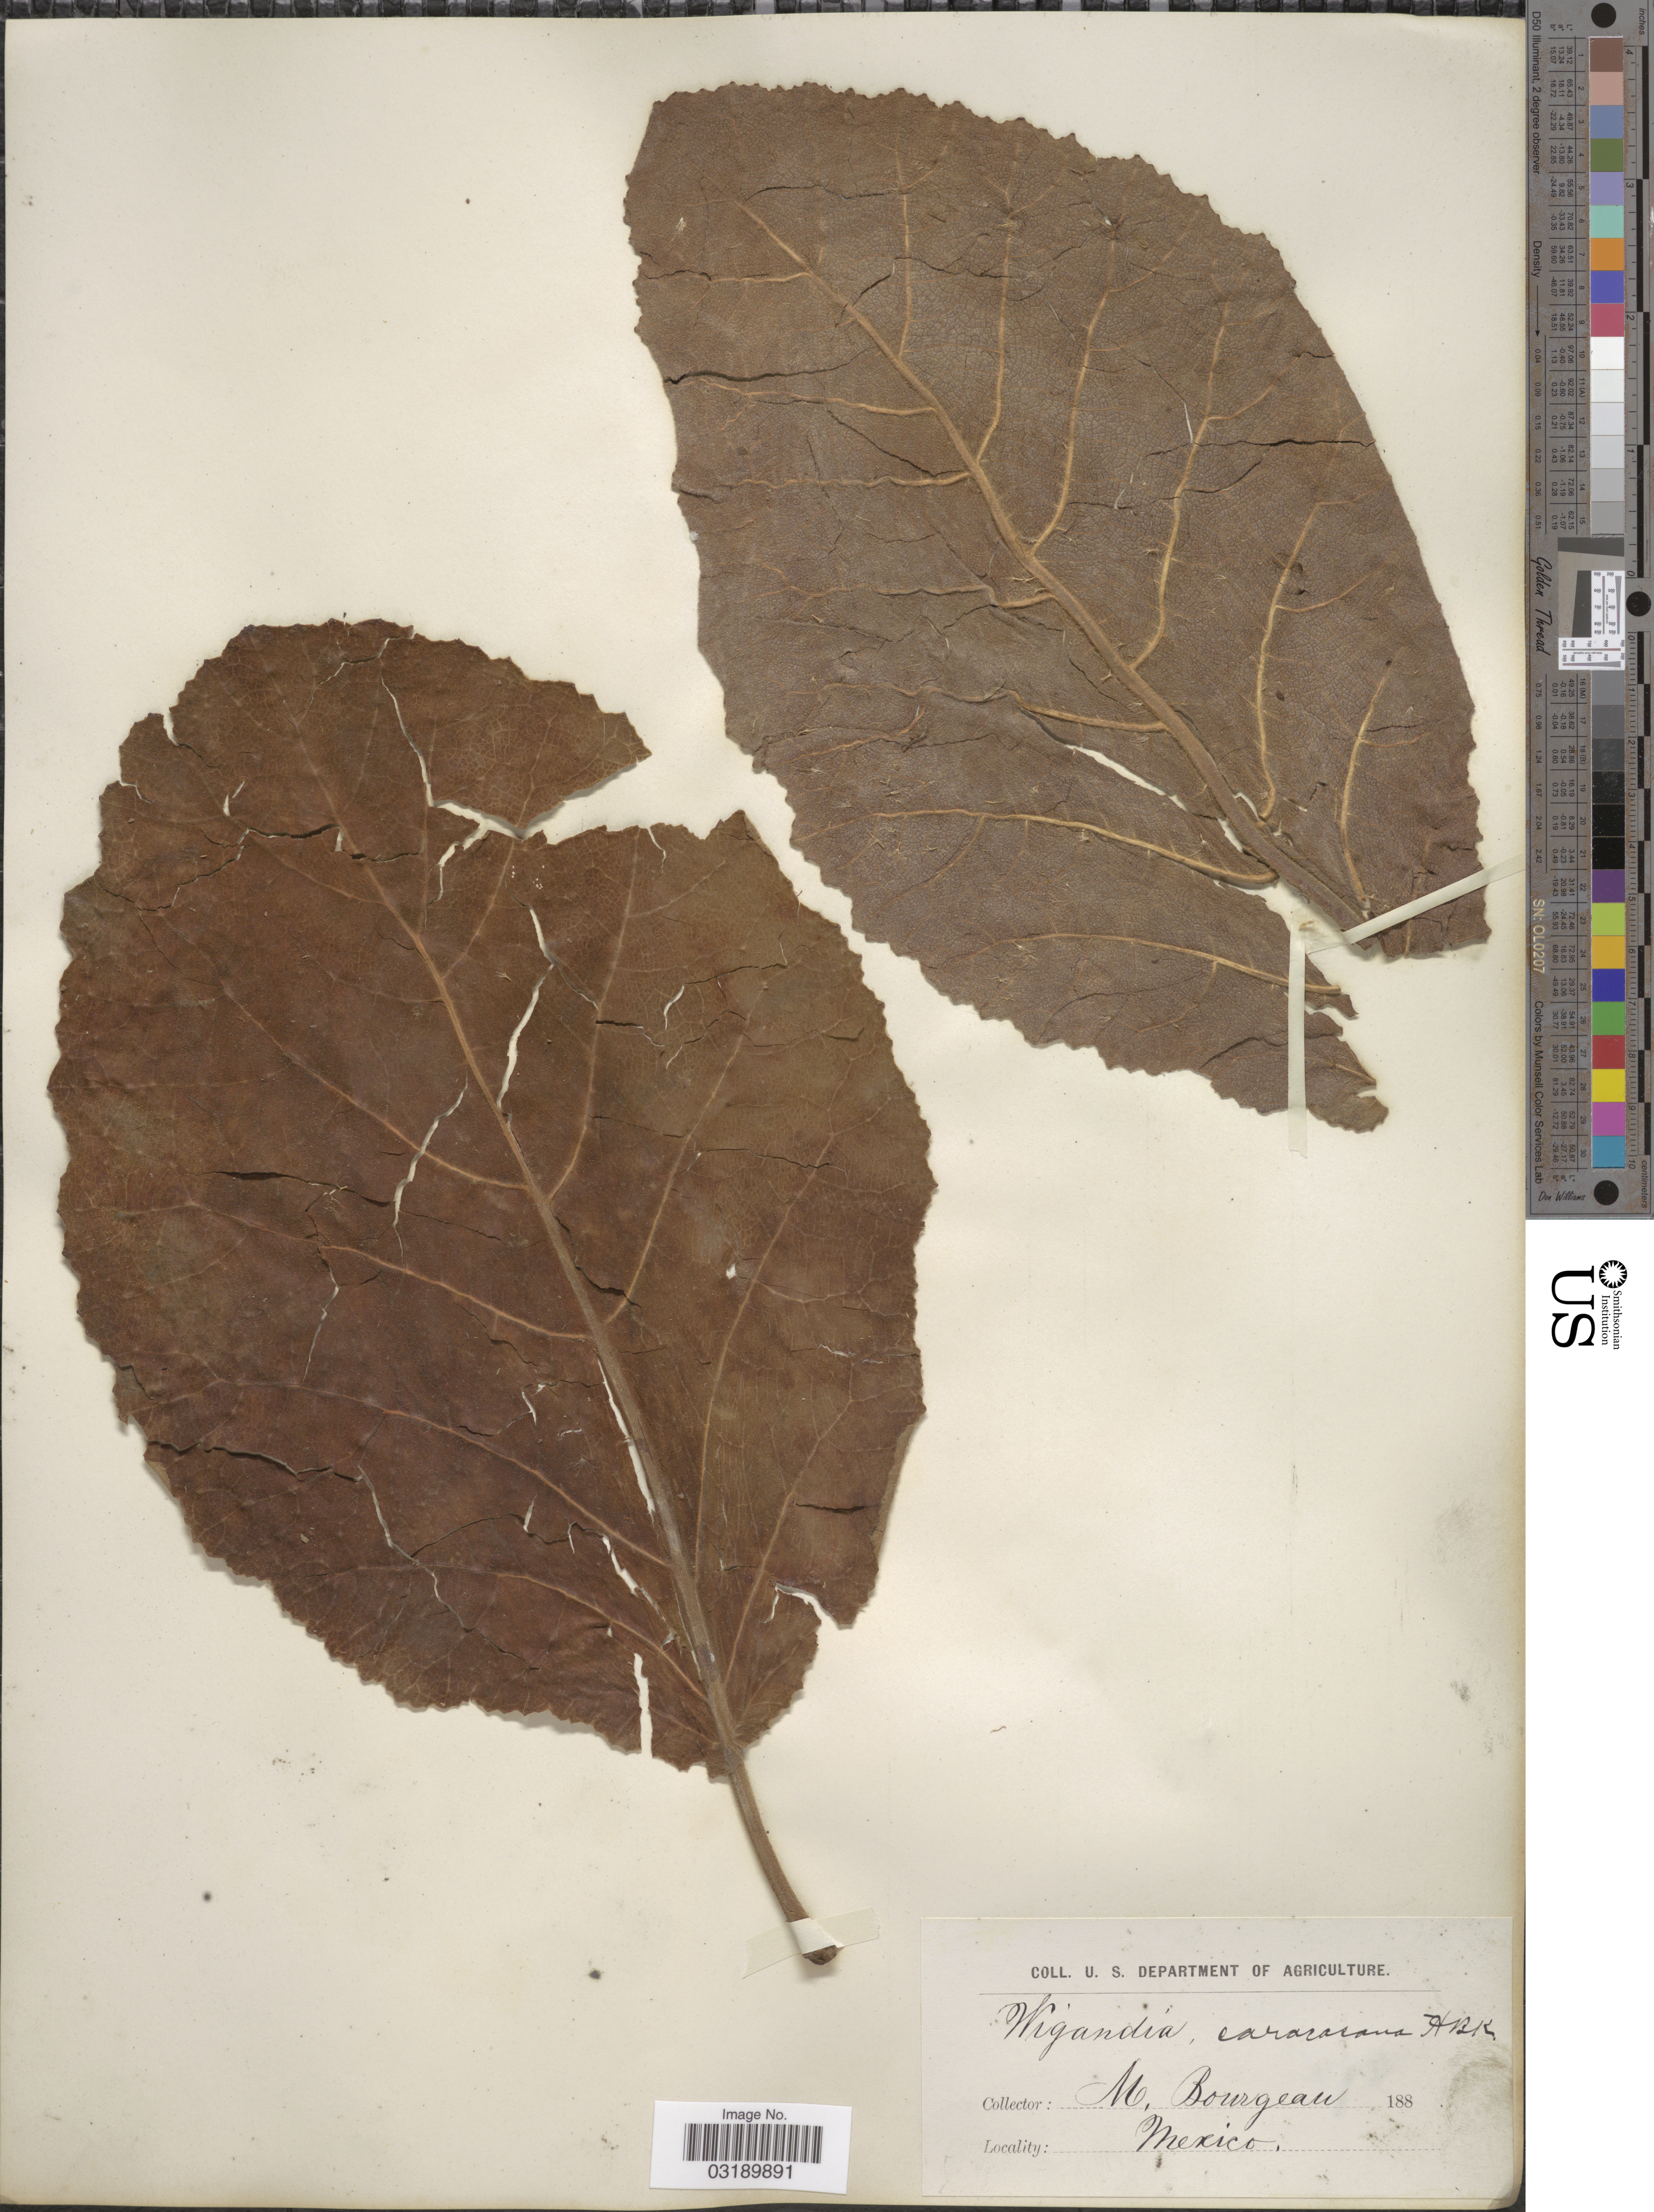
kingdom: Plantae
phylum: Tracheophyta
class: Magnoliopsida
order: Boraginales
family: Namaceae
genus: Wigandia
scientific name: Wigandia caracasana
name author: Kunth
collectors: M. Bourgeau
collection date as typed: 188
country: Mexico